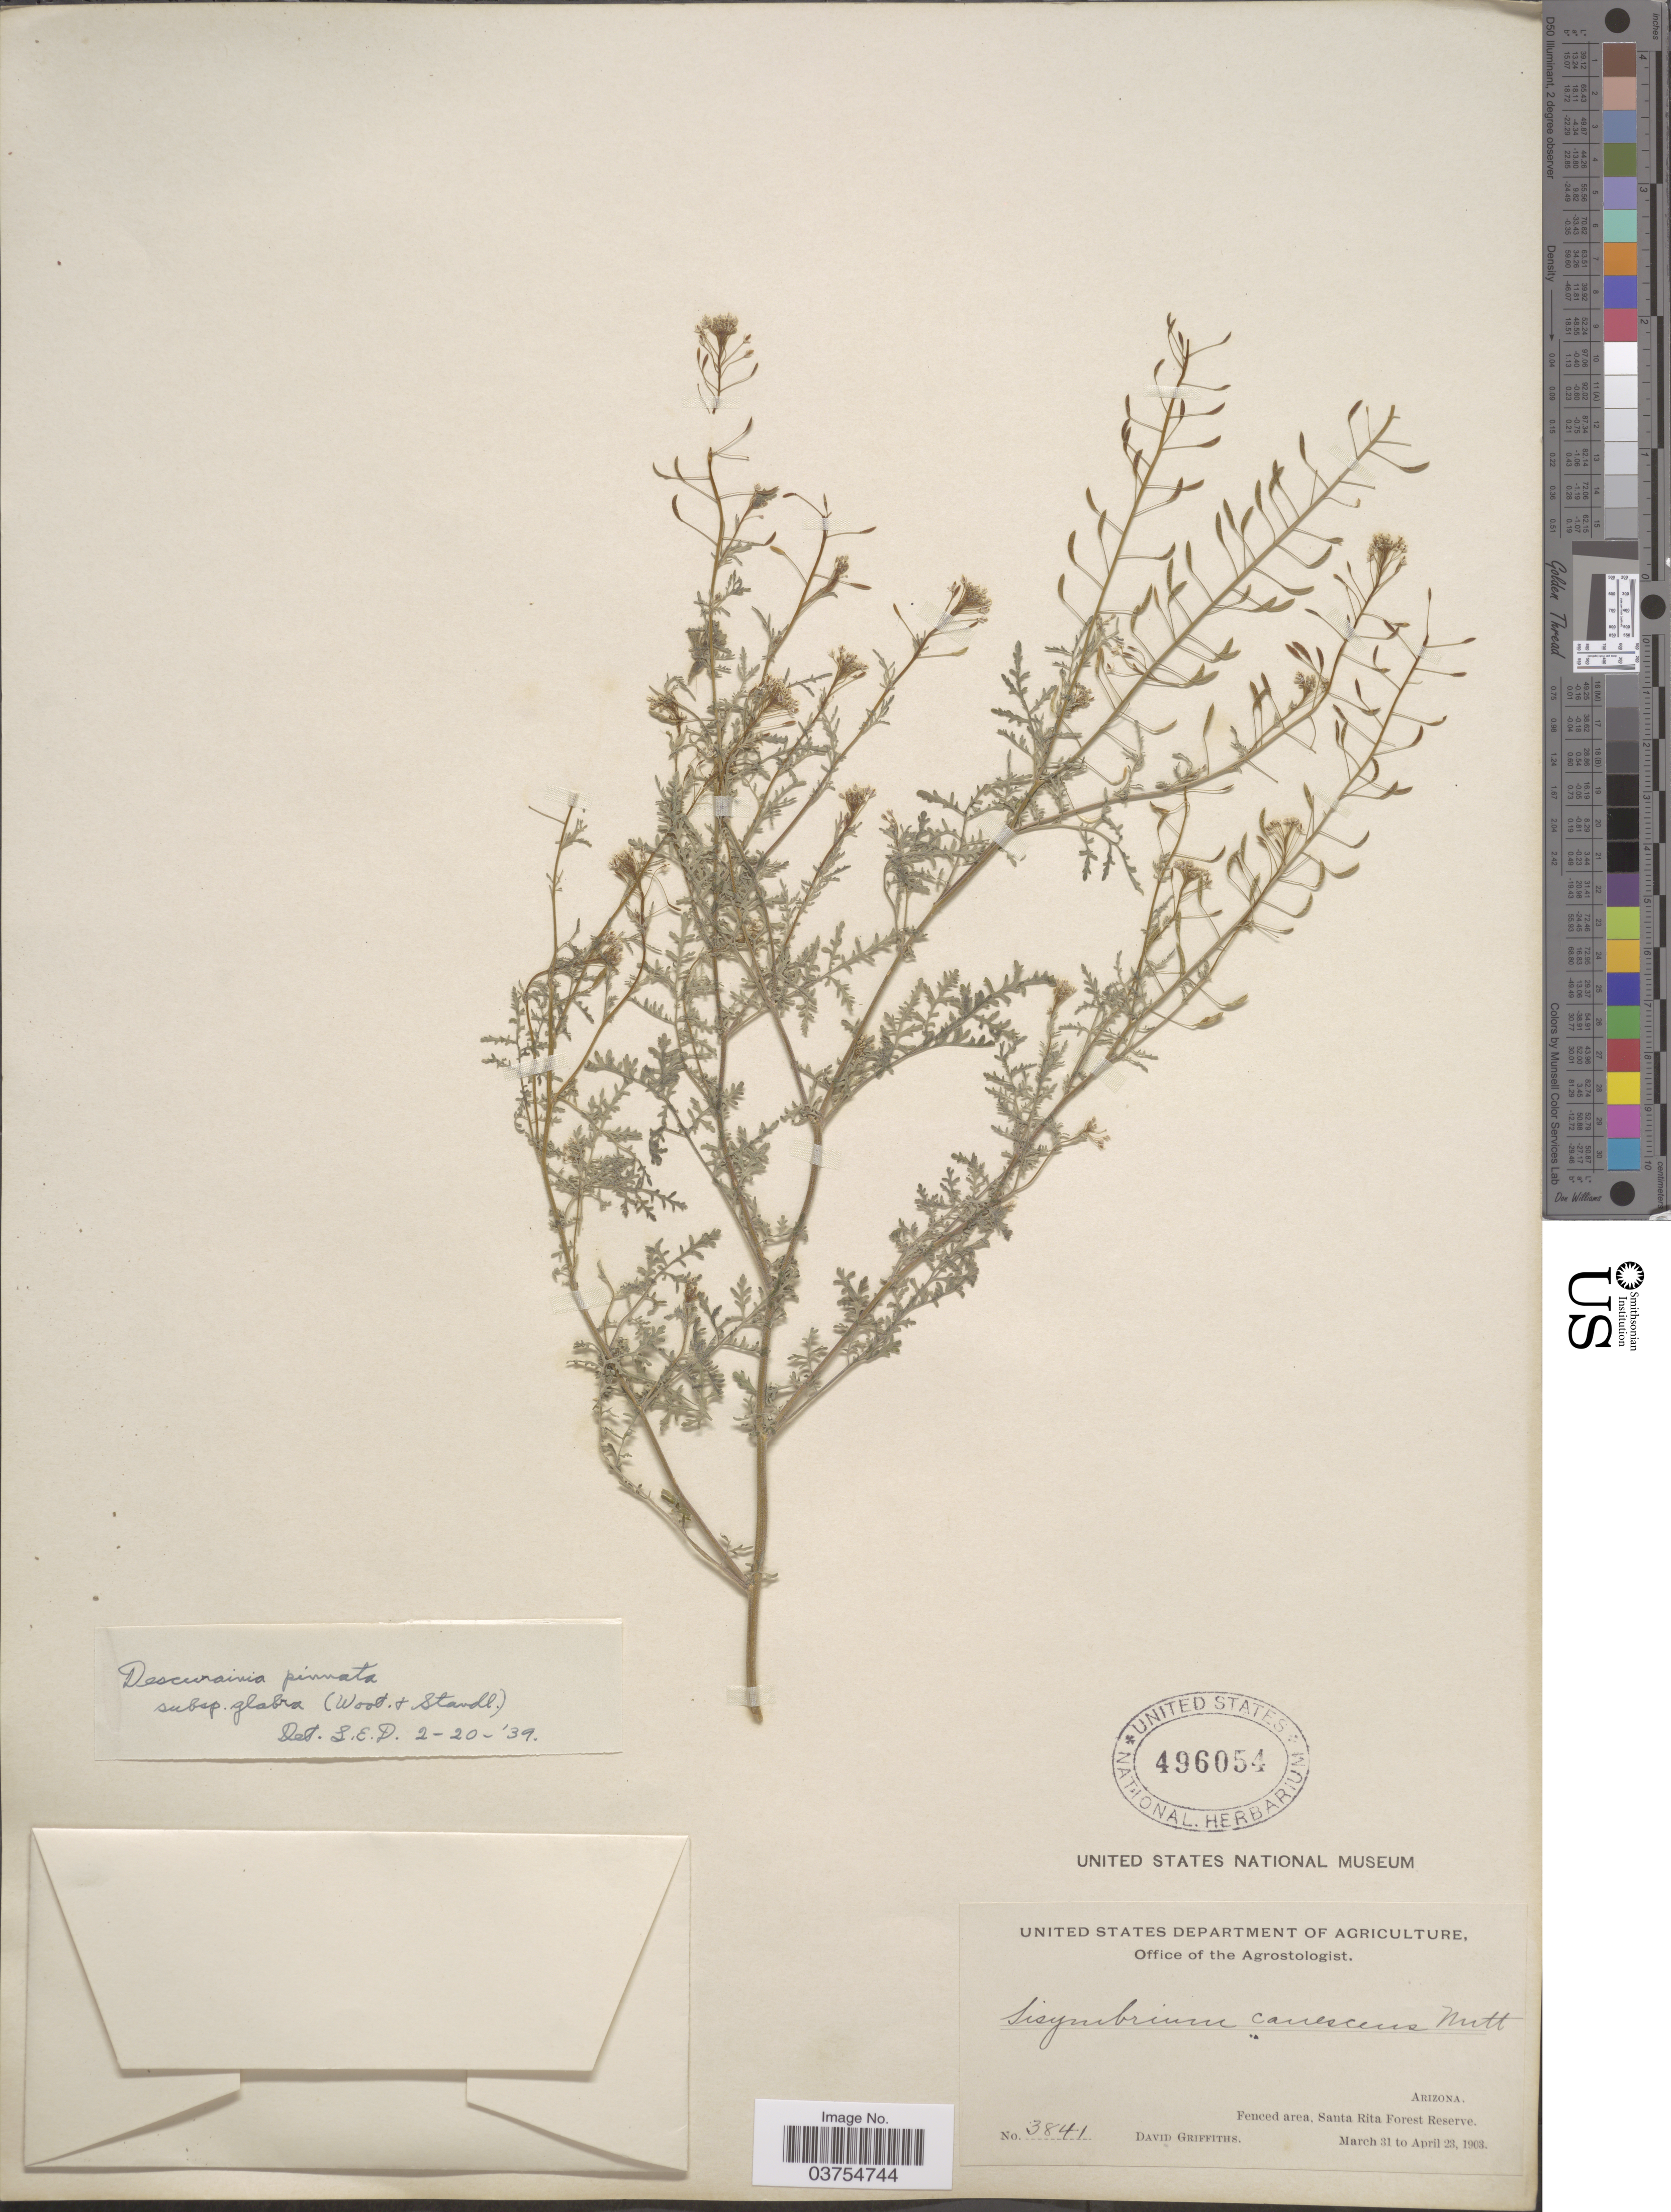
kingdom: Plantae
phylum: Tracheophyta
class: Magnoliopsida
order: Brassicales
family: Brassicaceae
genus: Descurainia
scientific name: Descurainia pinnata subsp. glabra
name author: (Wooton & Standl.) Detling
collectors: D. Griffiths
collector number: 3841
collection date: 1903-03-31/1903-04-23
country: United States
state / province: Arizona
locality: Fenced area, Santa Rita Forest Reserve.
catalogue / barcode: US 496054